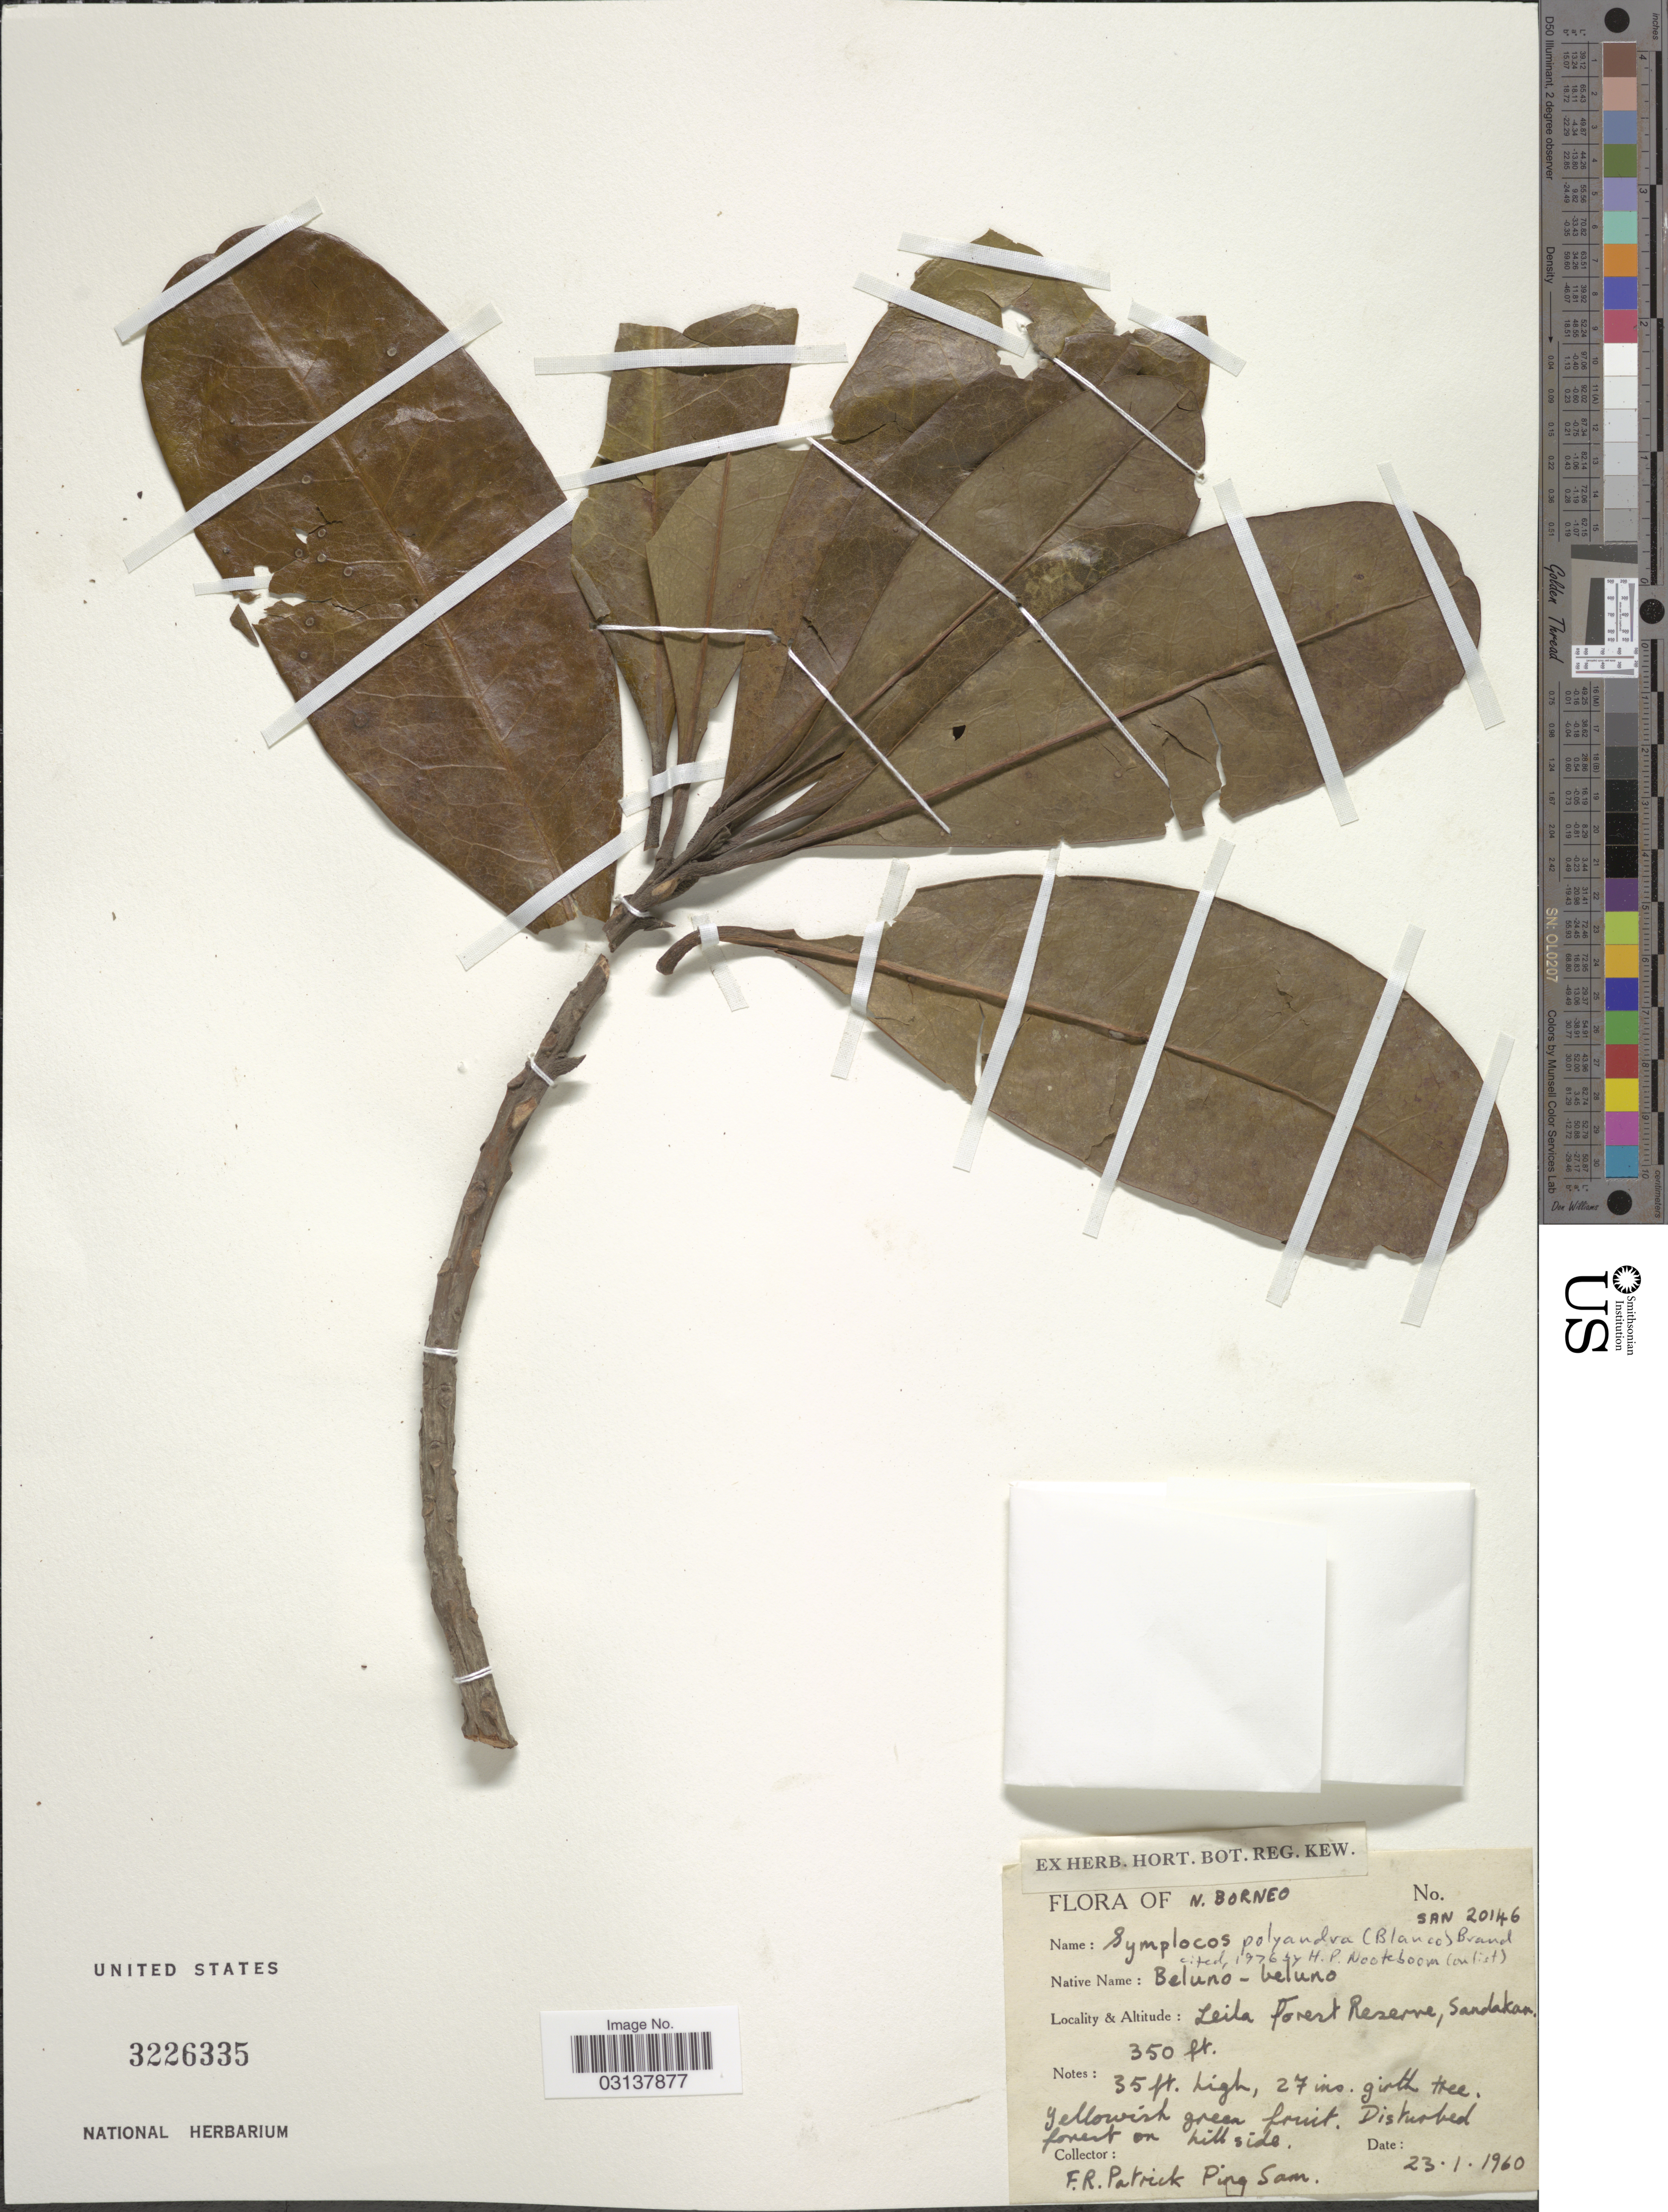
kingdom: Plantae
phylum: Tracheophyta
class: Magnoliopsida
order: Ericales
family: Symplocaceae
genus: Symplocos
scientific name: Symplocos polyandra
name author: (Blanco) Brand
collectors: Patrick Ping San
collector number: San20146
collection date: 1960-01-23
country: Malaysia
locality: N. Borneo. Leila Forest Reserve, Sandakan.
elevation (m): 107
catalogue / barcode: US 3226335